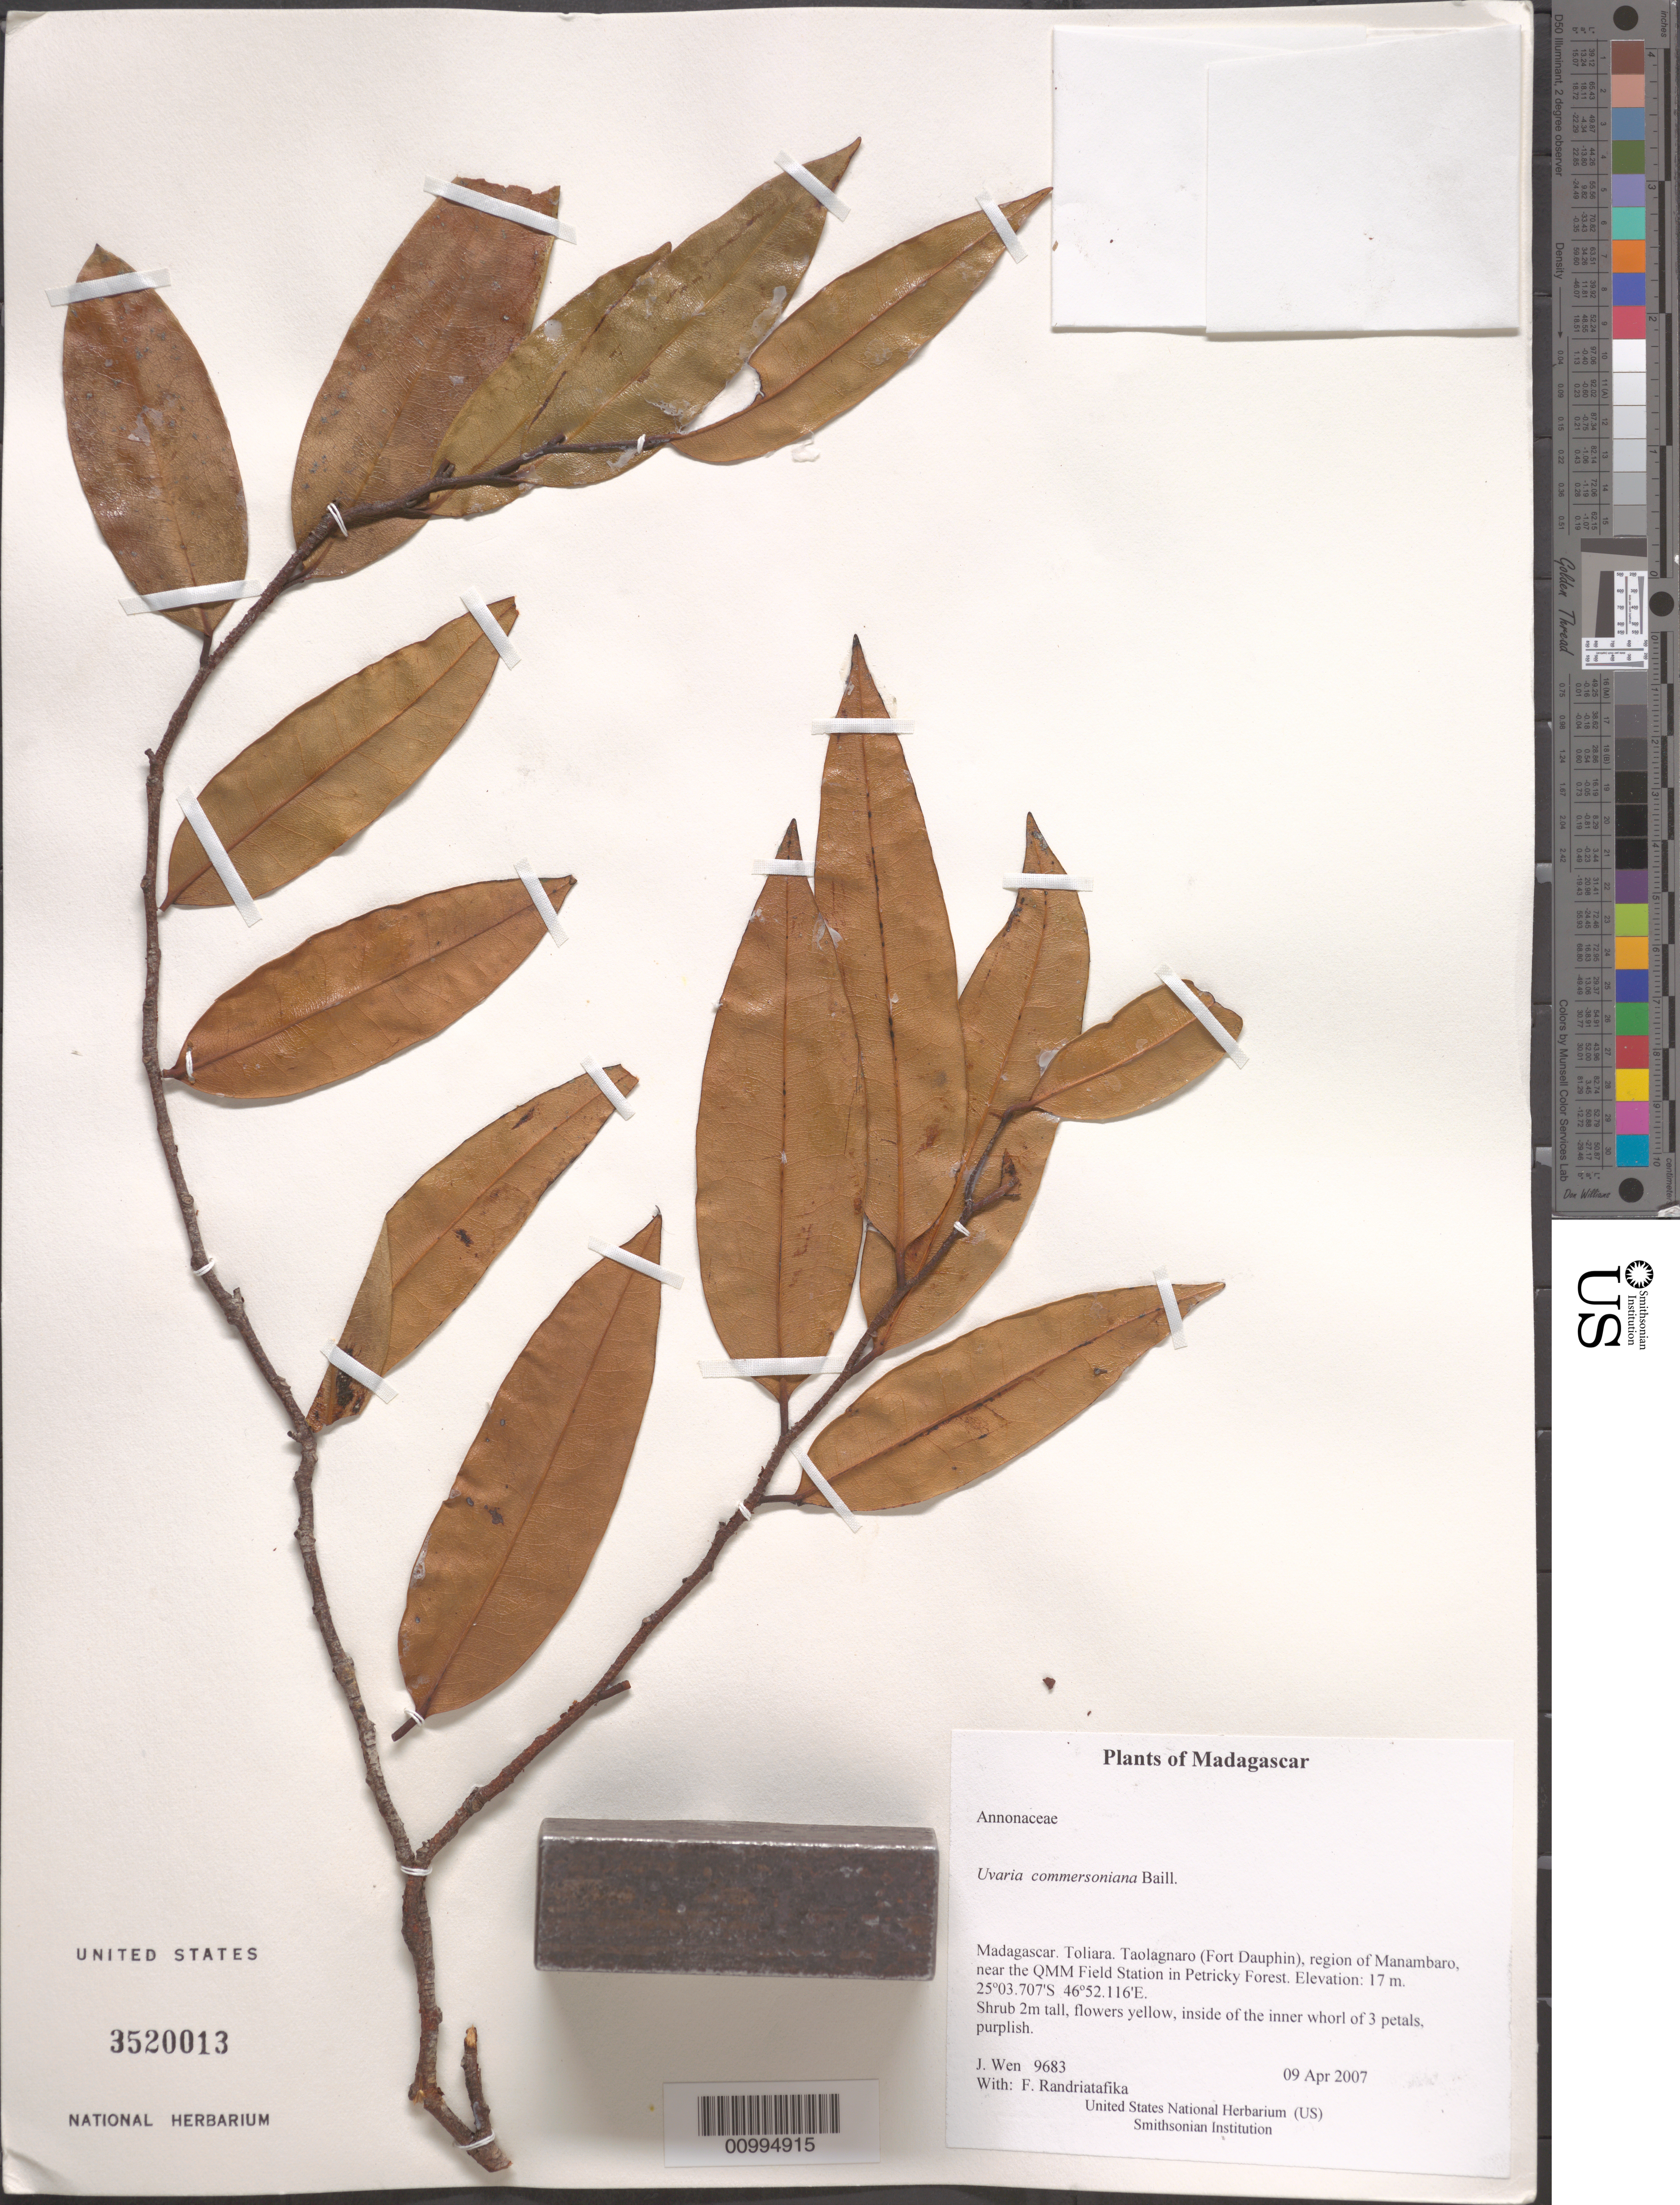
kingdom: Plantae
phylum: Tracheophyta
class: Magnoliopsida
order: Magnoliales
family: Annonaceae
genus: Uvaria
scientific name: Uvaria commersoniana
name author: Baill.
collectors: J. Wen & F. Randriatafika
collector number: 9683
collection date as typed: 09 Apr 2007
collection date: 2007-04-09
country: Madagascar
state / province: Anosy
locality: Taolagnaro (Fort Dauphin), region of Manambaro, near the QMM Field Station in Petricky Forest.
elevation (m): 17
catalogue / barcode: US 3520013